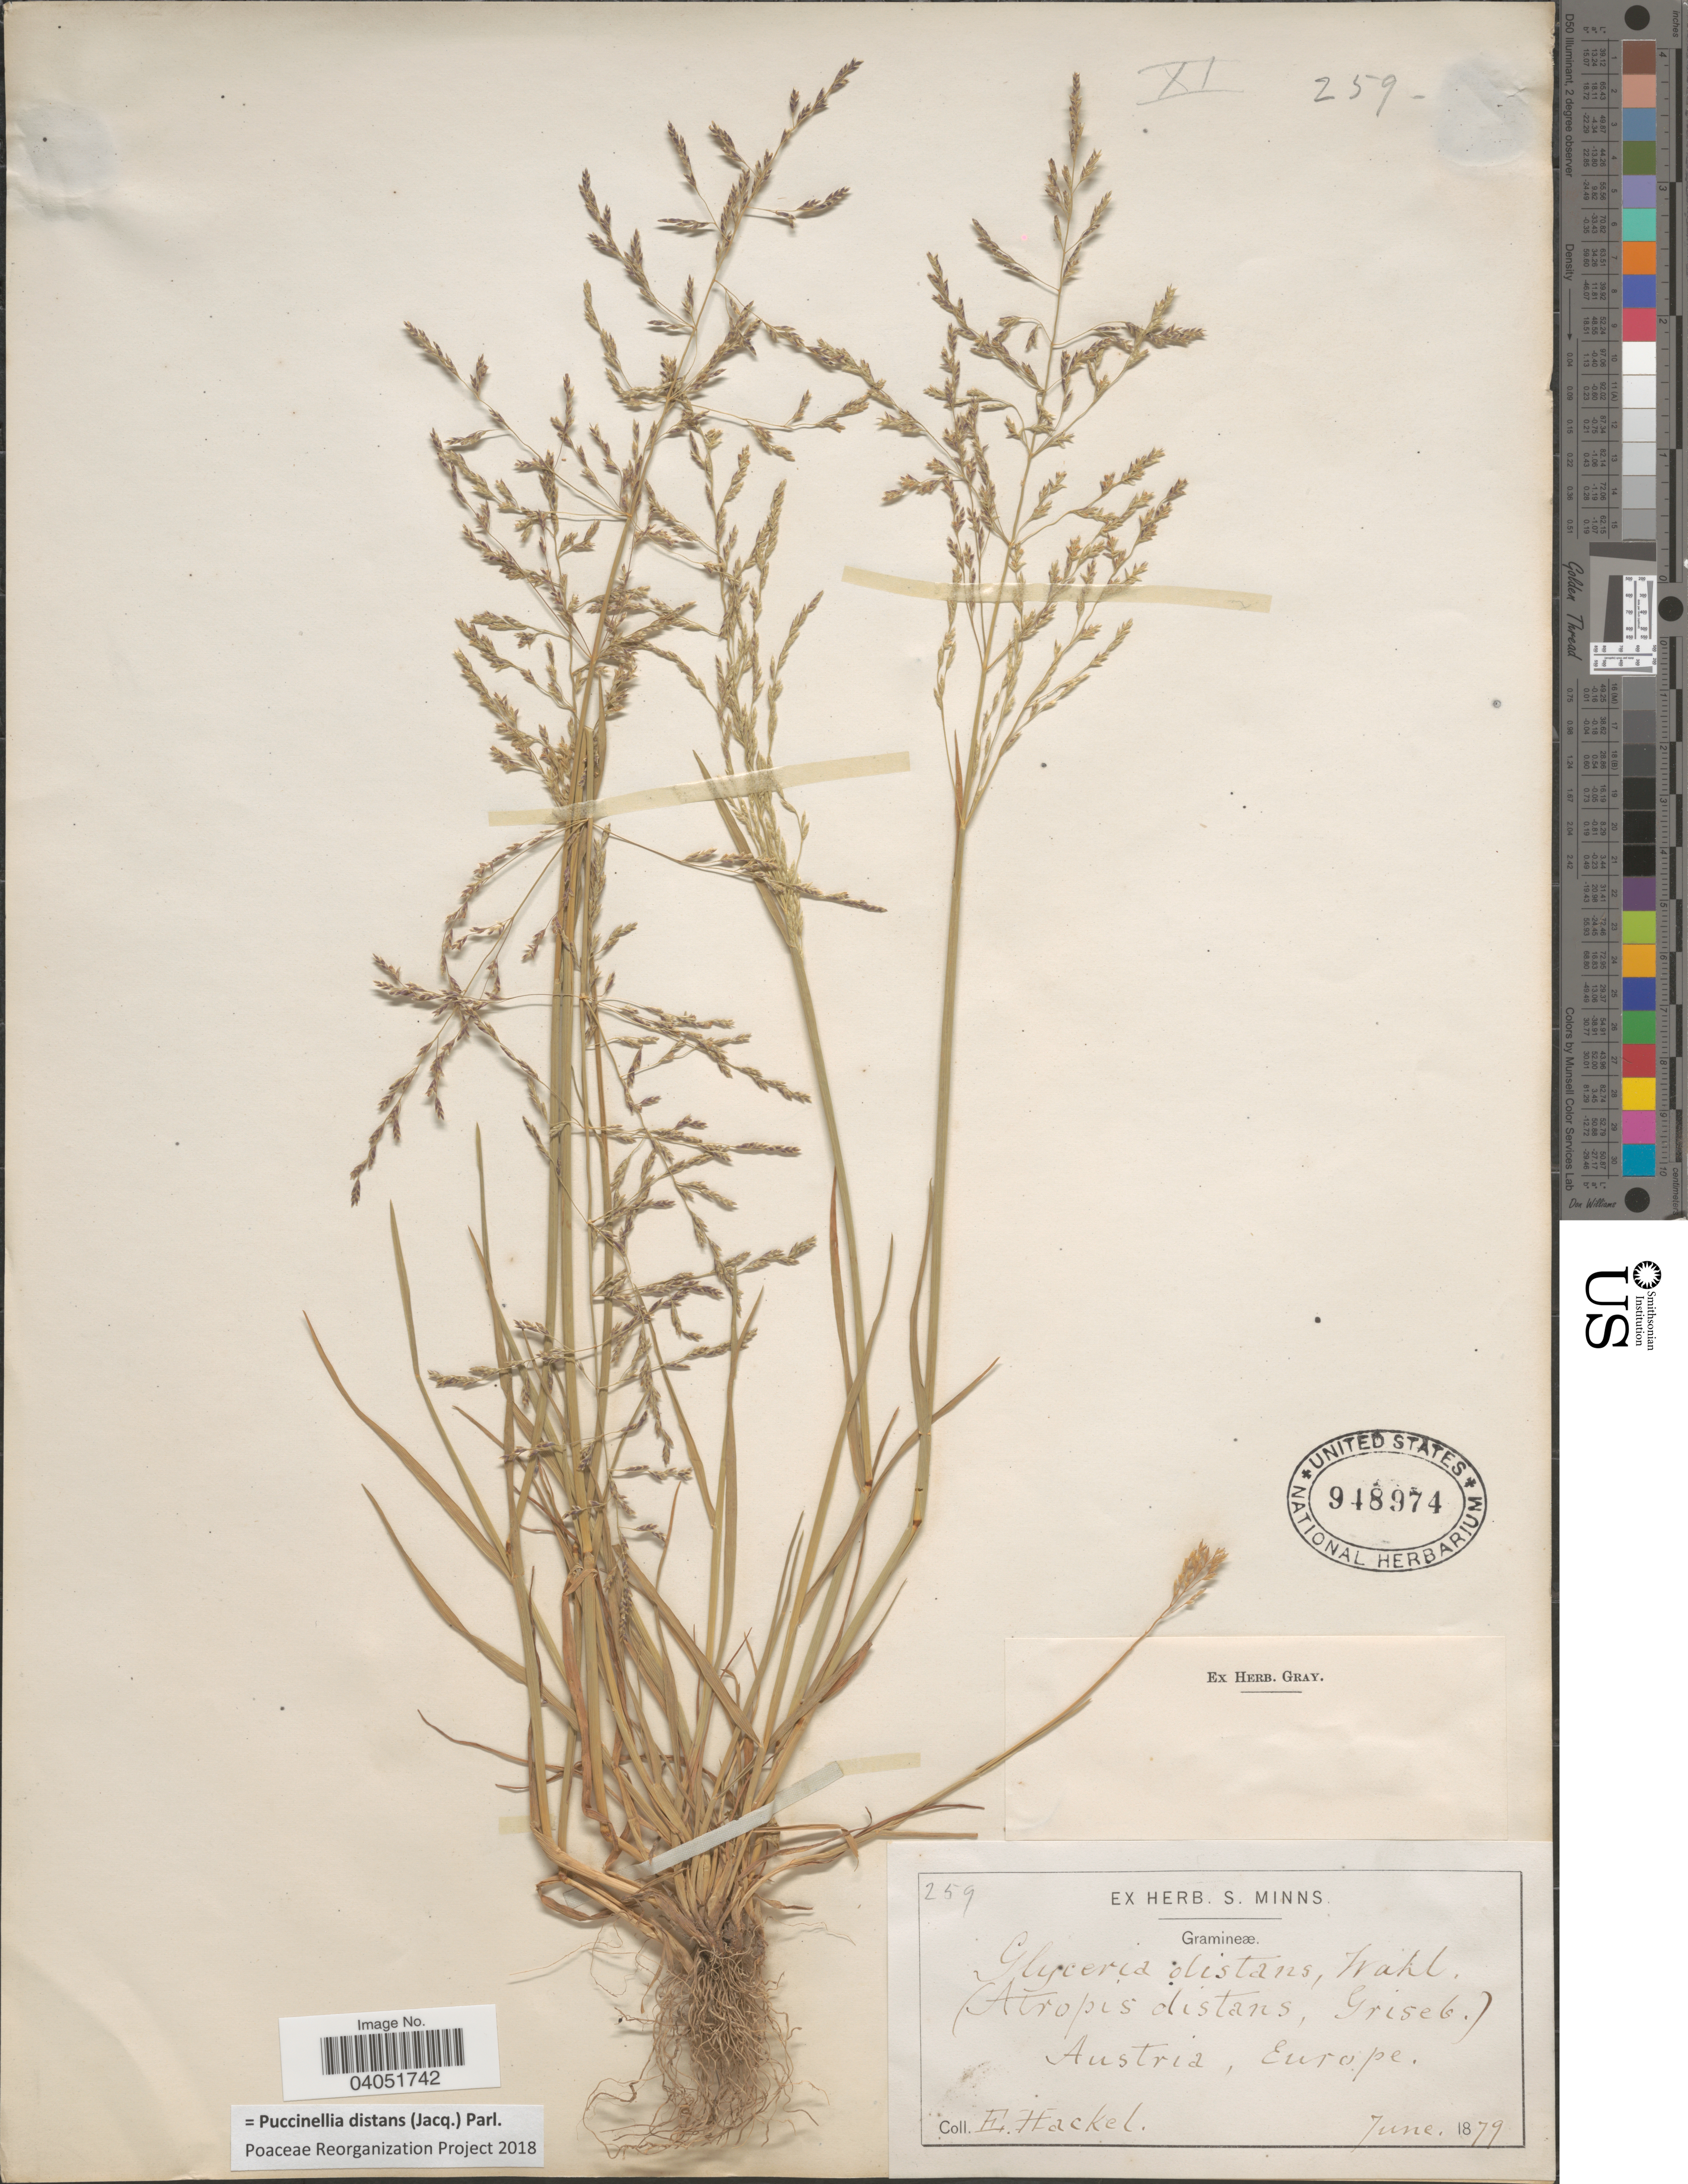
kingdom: Plantae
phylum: Tracheophyta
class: Liliopsida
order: Poales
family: Poaceae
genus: Puccinellia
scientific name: Puccinellia distans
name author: (Jacq.) Parl.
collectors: E. Hackel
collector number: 259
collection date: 1879-06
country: Austria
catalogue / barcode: US 948974